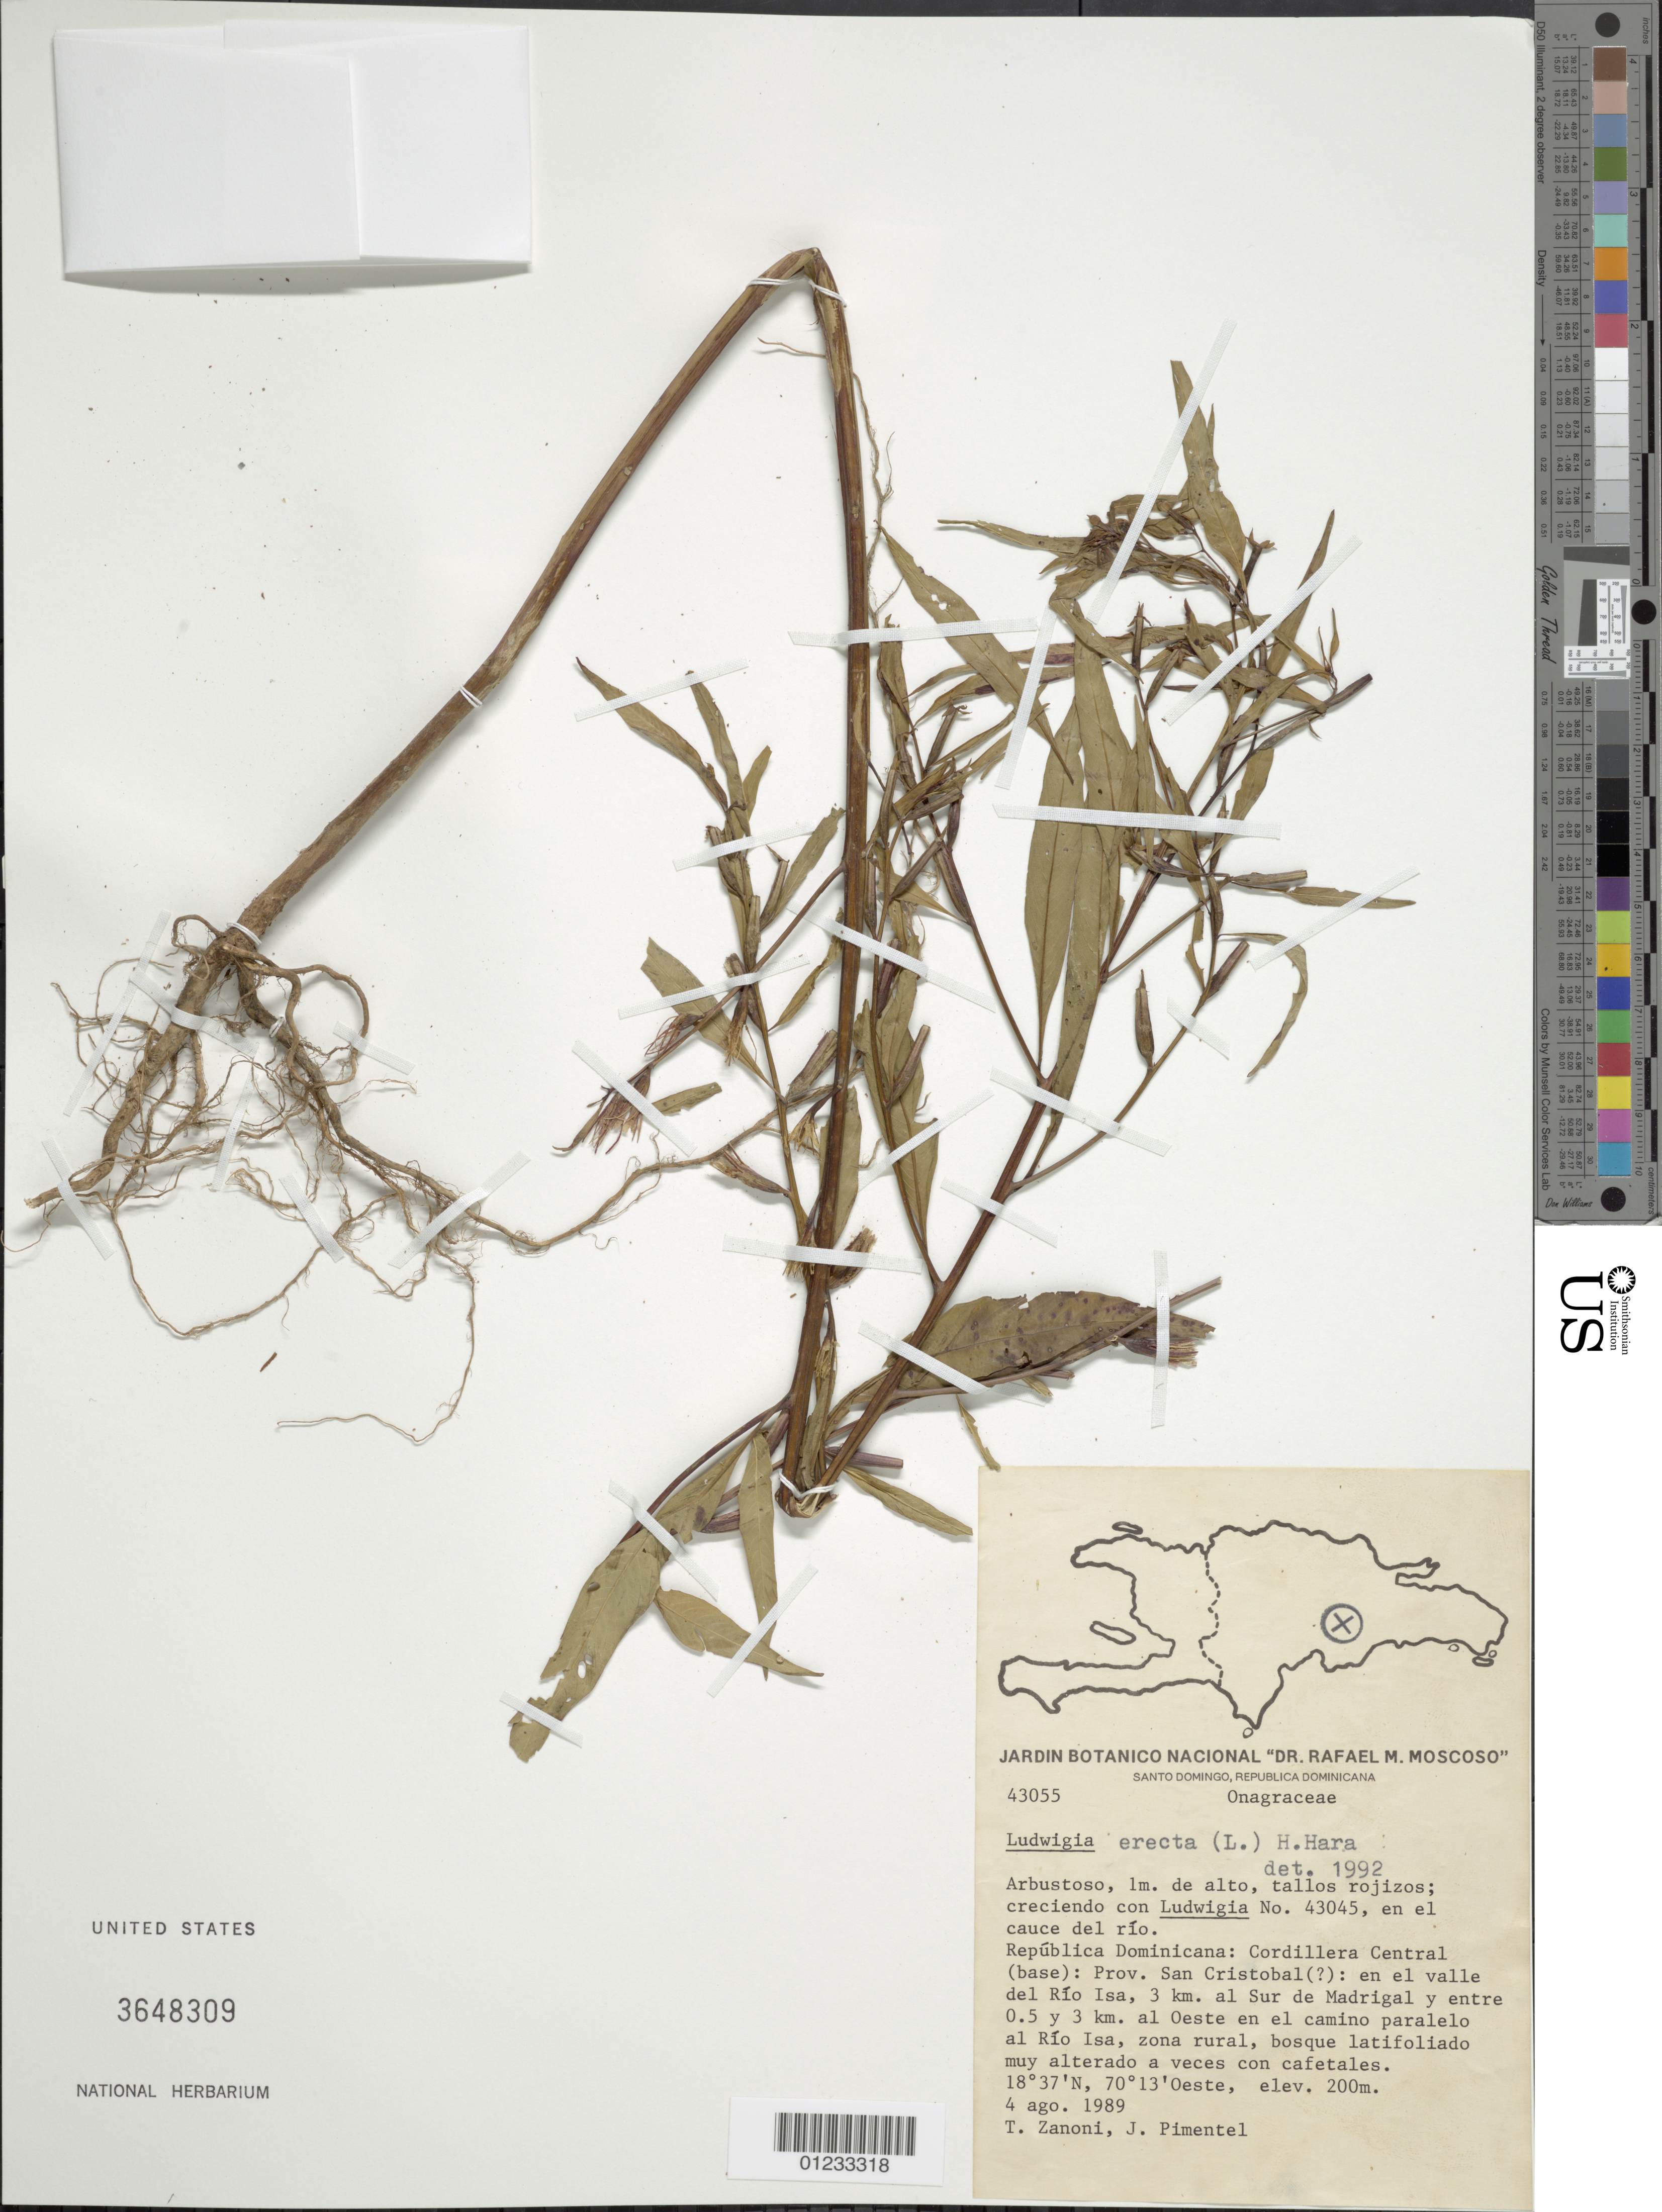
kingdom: Plantae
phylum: Tracheophyta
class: Magnoliopsida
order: Myrtales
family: Onagraceae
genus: Ludwigia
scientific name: Ludwigia erecta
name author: (L.) H. Hara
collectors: T. A. Zanoni & J. Pimentel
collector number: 43055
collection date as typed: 04 Aug 1989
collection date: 1989-08-04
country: Dominican Republic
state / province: San Cristobal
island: Hispaniola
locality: Cordillera Central, en el valle del Río Isa, 3 km al Sur de Madrigal y entre al Río Isa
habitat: Riverbed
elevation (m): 200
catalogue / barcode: US 3648309